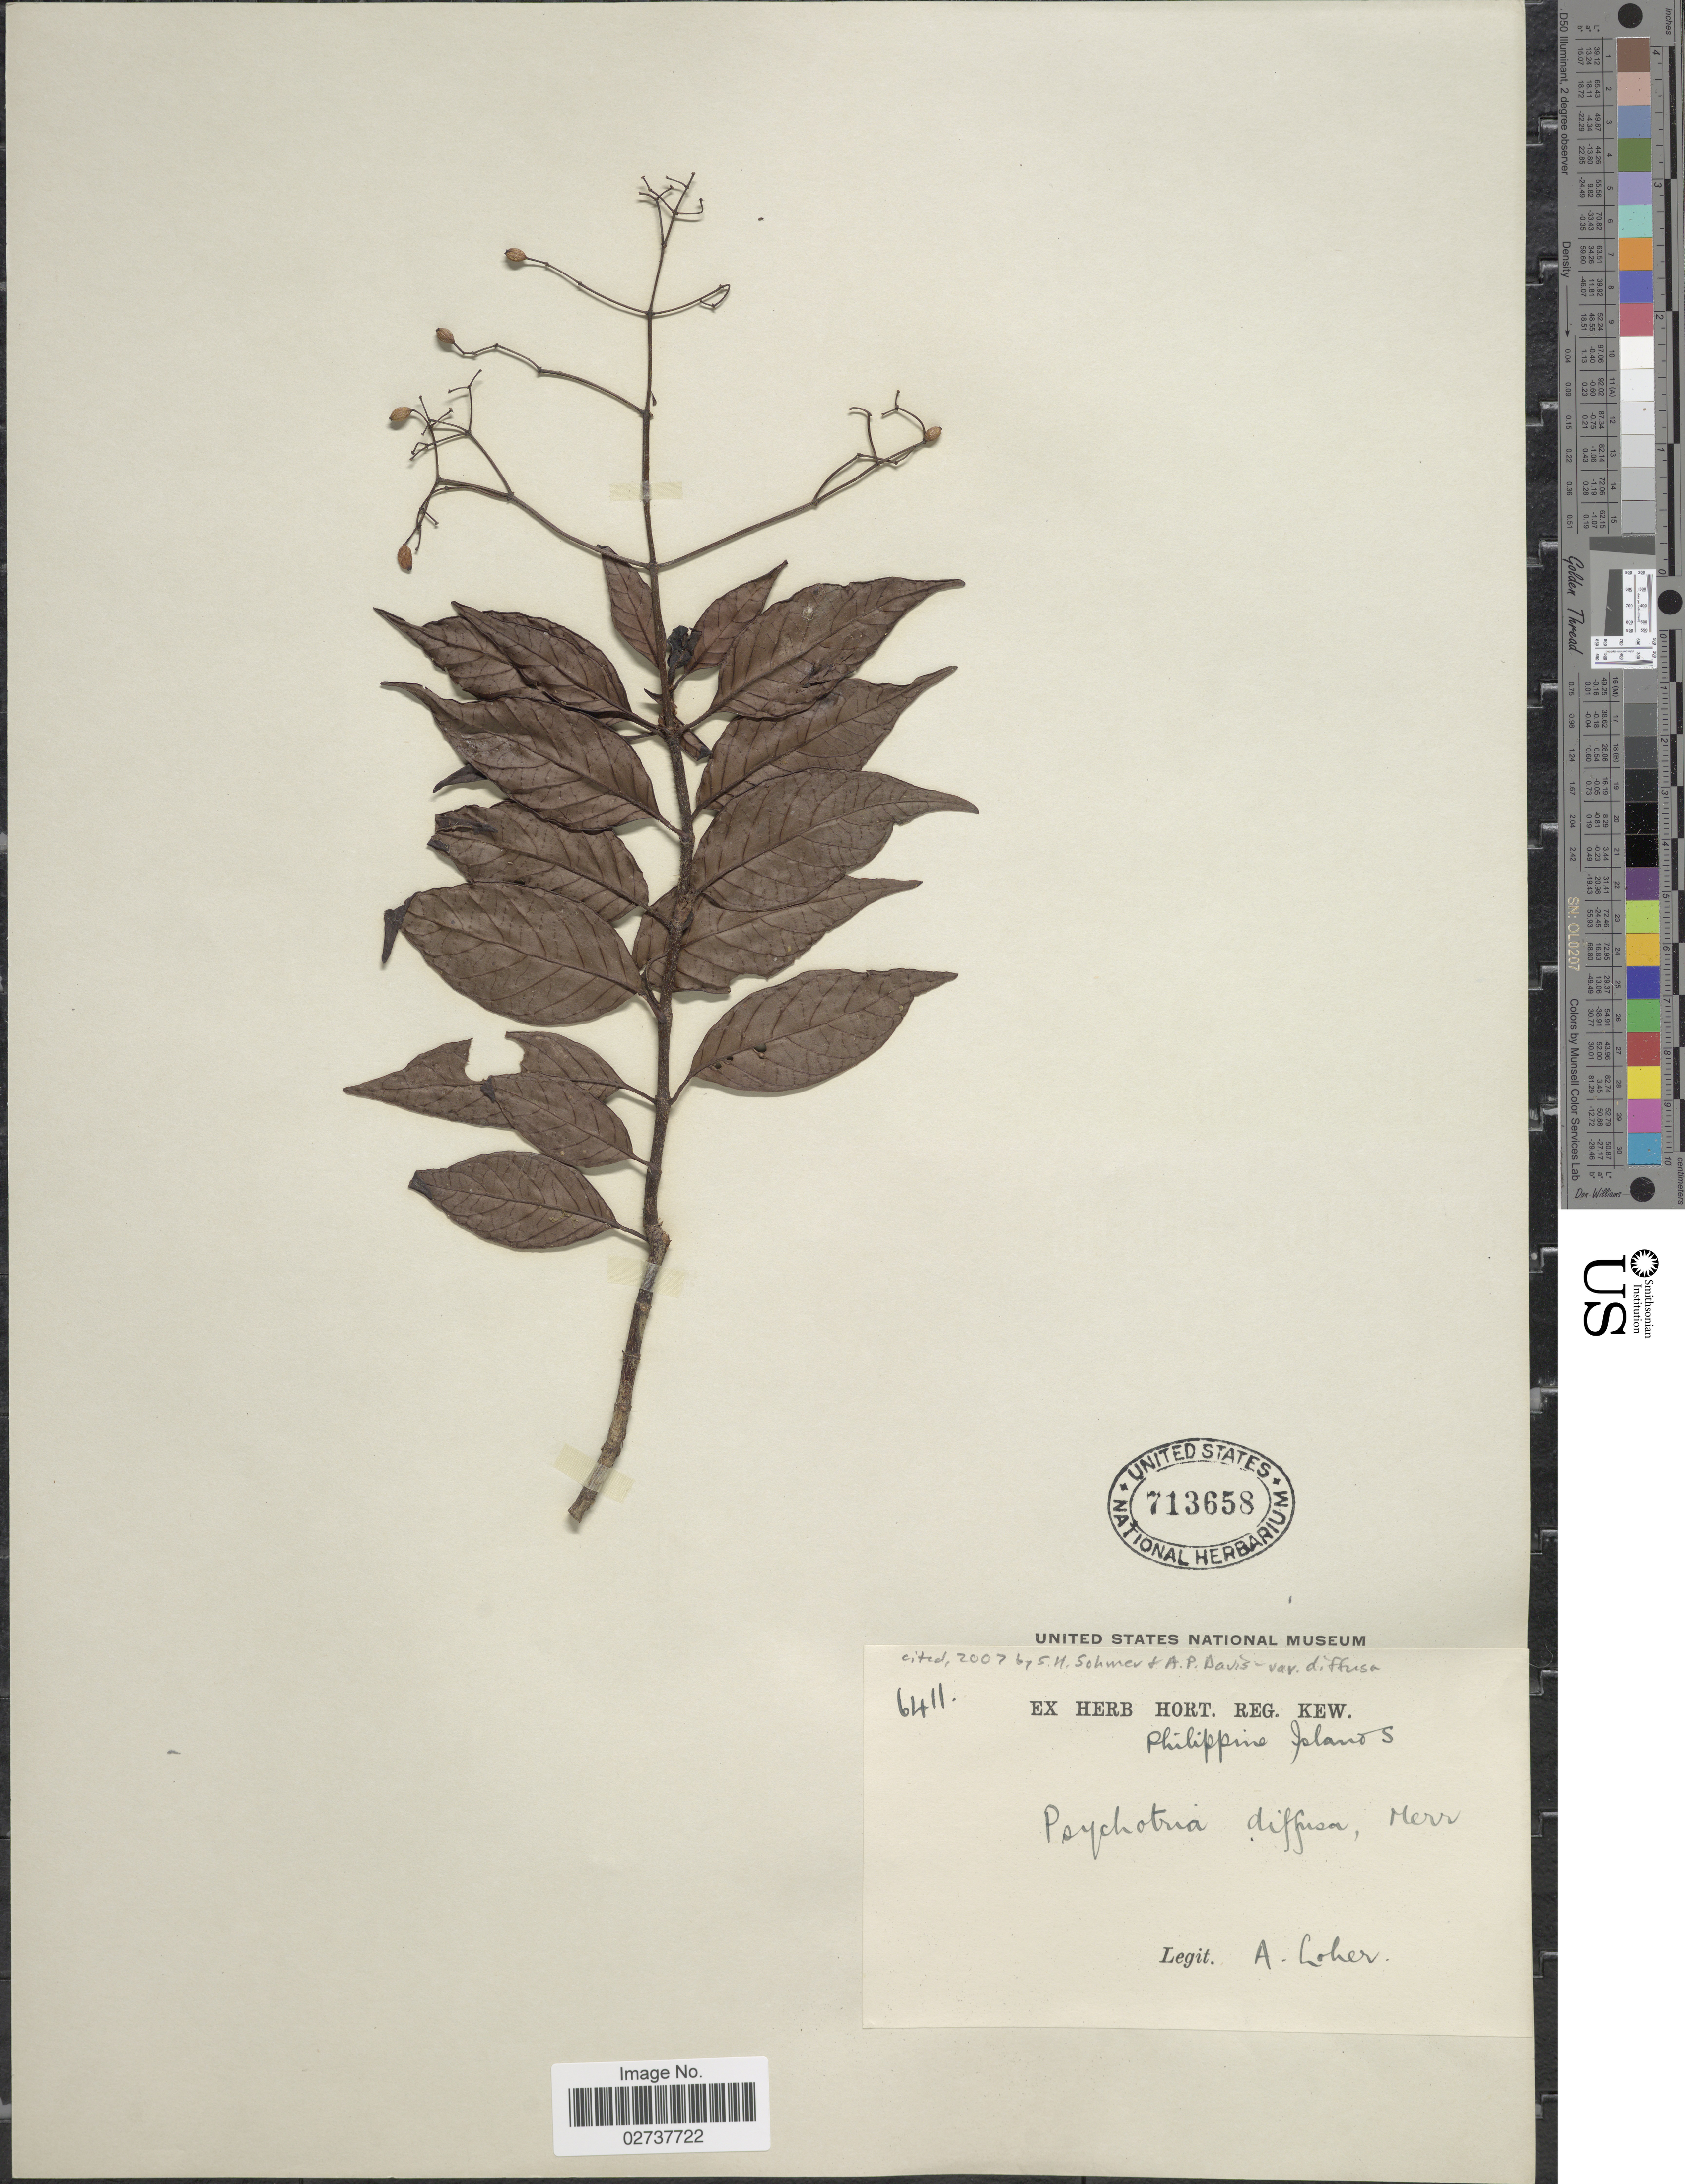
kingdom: Plantae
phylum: Tracheophyta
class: Magnoliopsida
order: Gentianales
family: Rubiaceae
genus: Psychotria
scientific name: Psychotria diffusa var. diffusa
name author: Merr.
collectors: A. Loher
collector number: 6411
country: Philippines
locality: Philippine Island S.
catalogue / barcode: US 713658